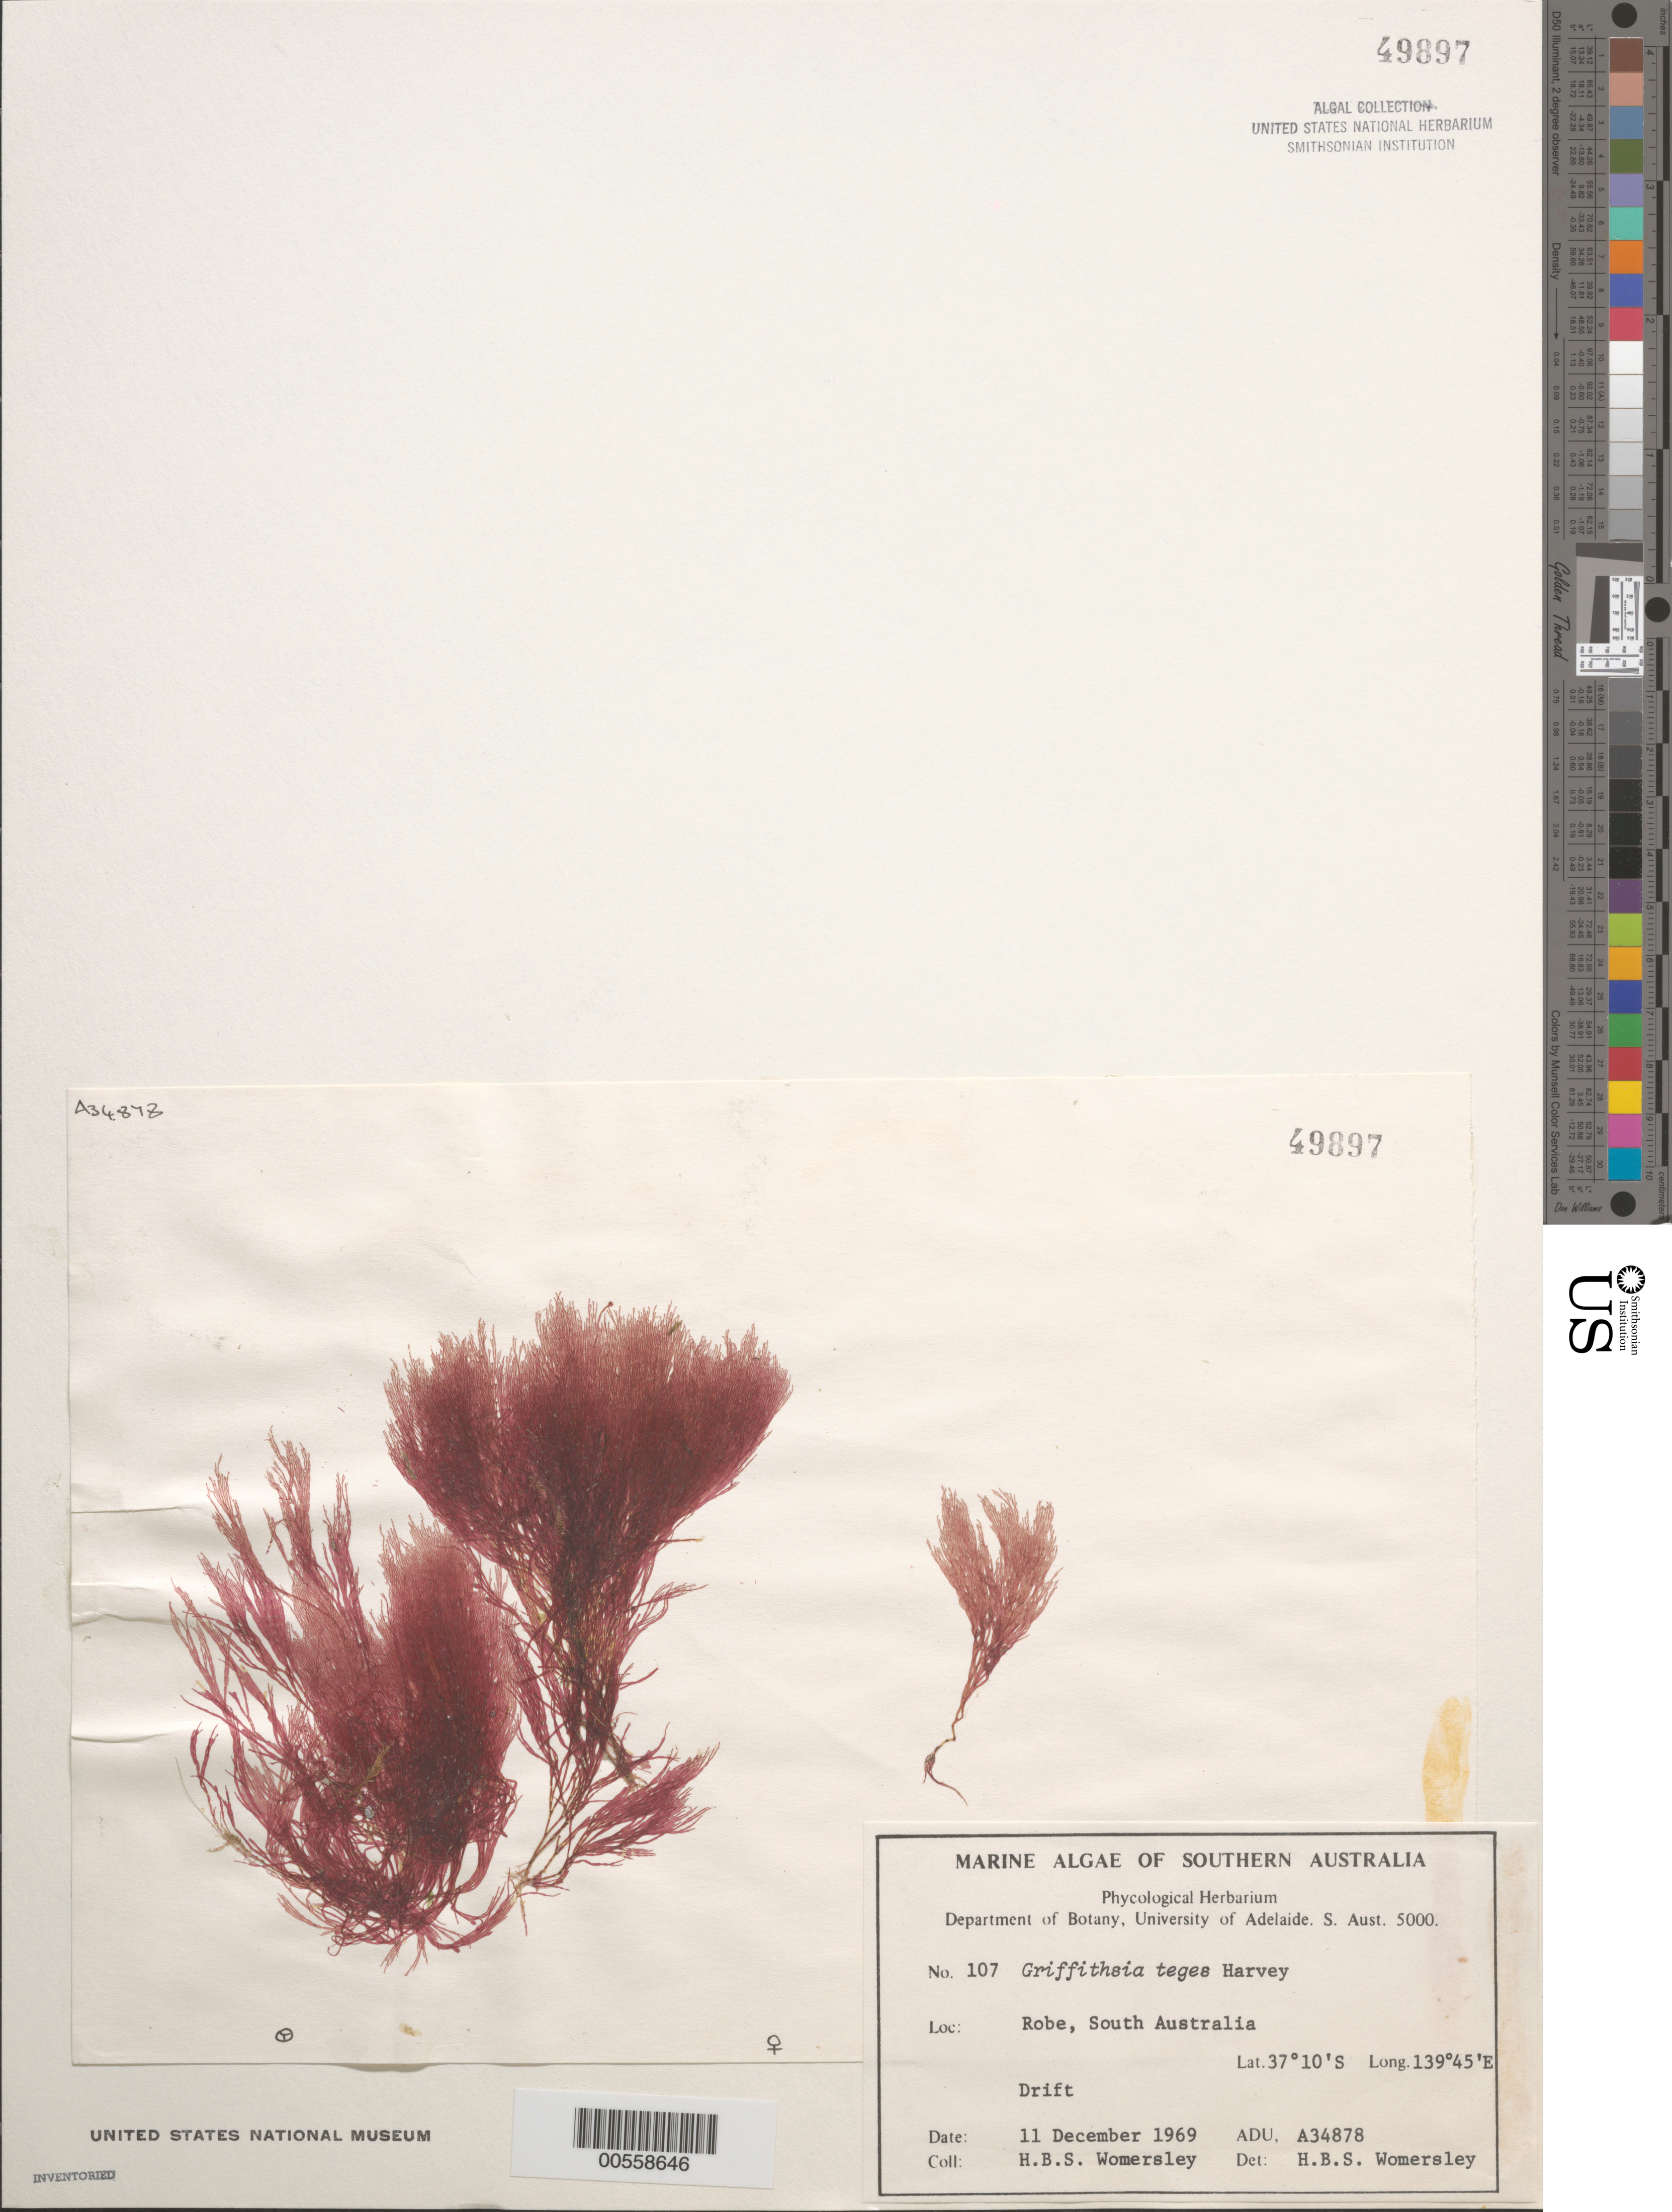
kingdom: Plantae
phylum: Rhodophyta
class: Florideophyceae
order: Ceramiales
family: Wrangeliaceae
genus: Griffithsia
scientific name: Griffithsia teges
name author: Harv.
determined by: Womersley, H. B. S.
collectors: H. B. S. Womersley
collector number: ADU A34878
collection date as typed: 11 Dec 1969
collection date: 1969-12-11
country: Australia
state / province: South Australia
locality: Robe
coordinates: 37 10' S, 139 45' E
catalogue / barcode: US 49897